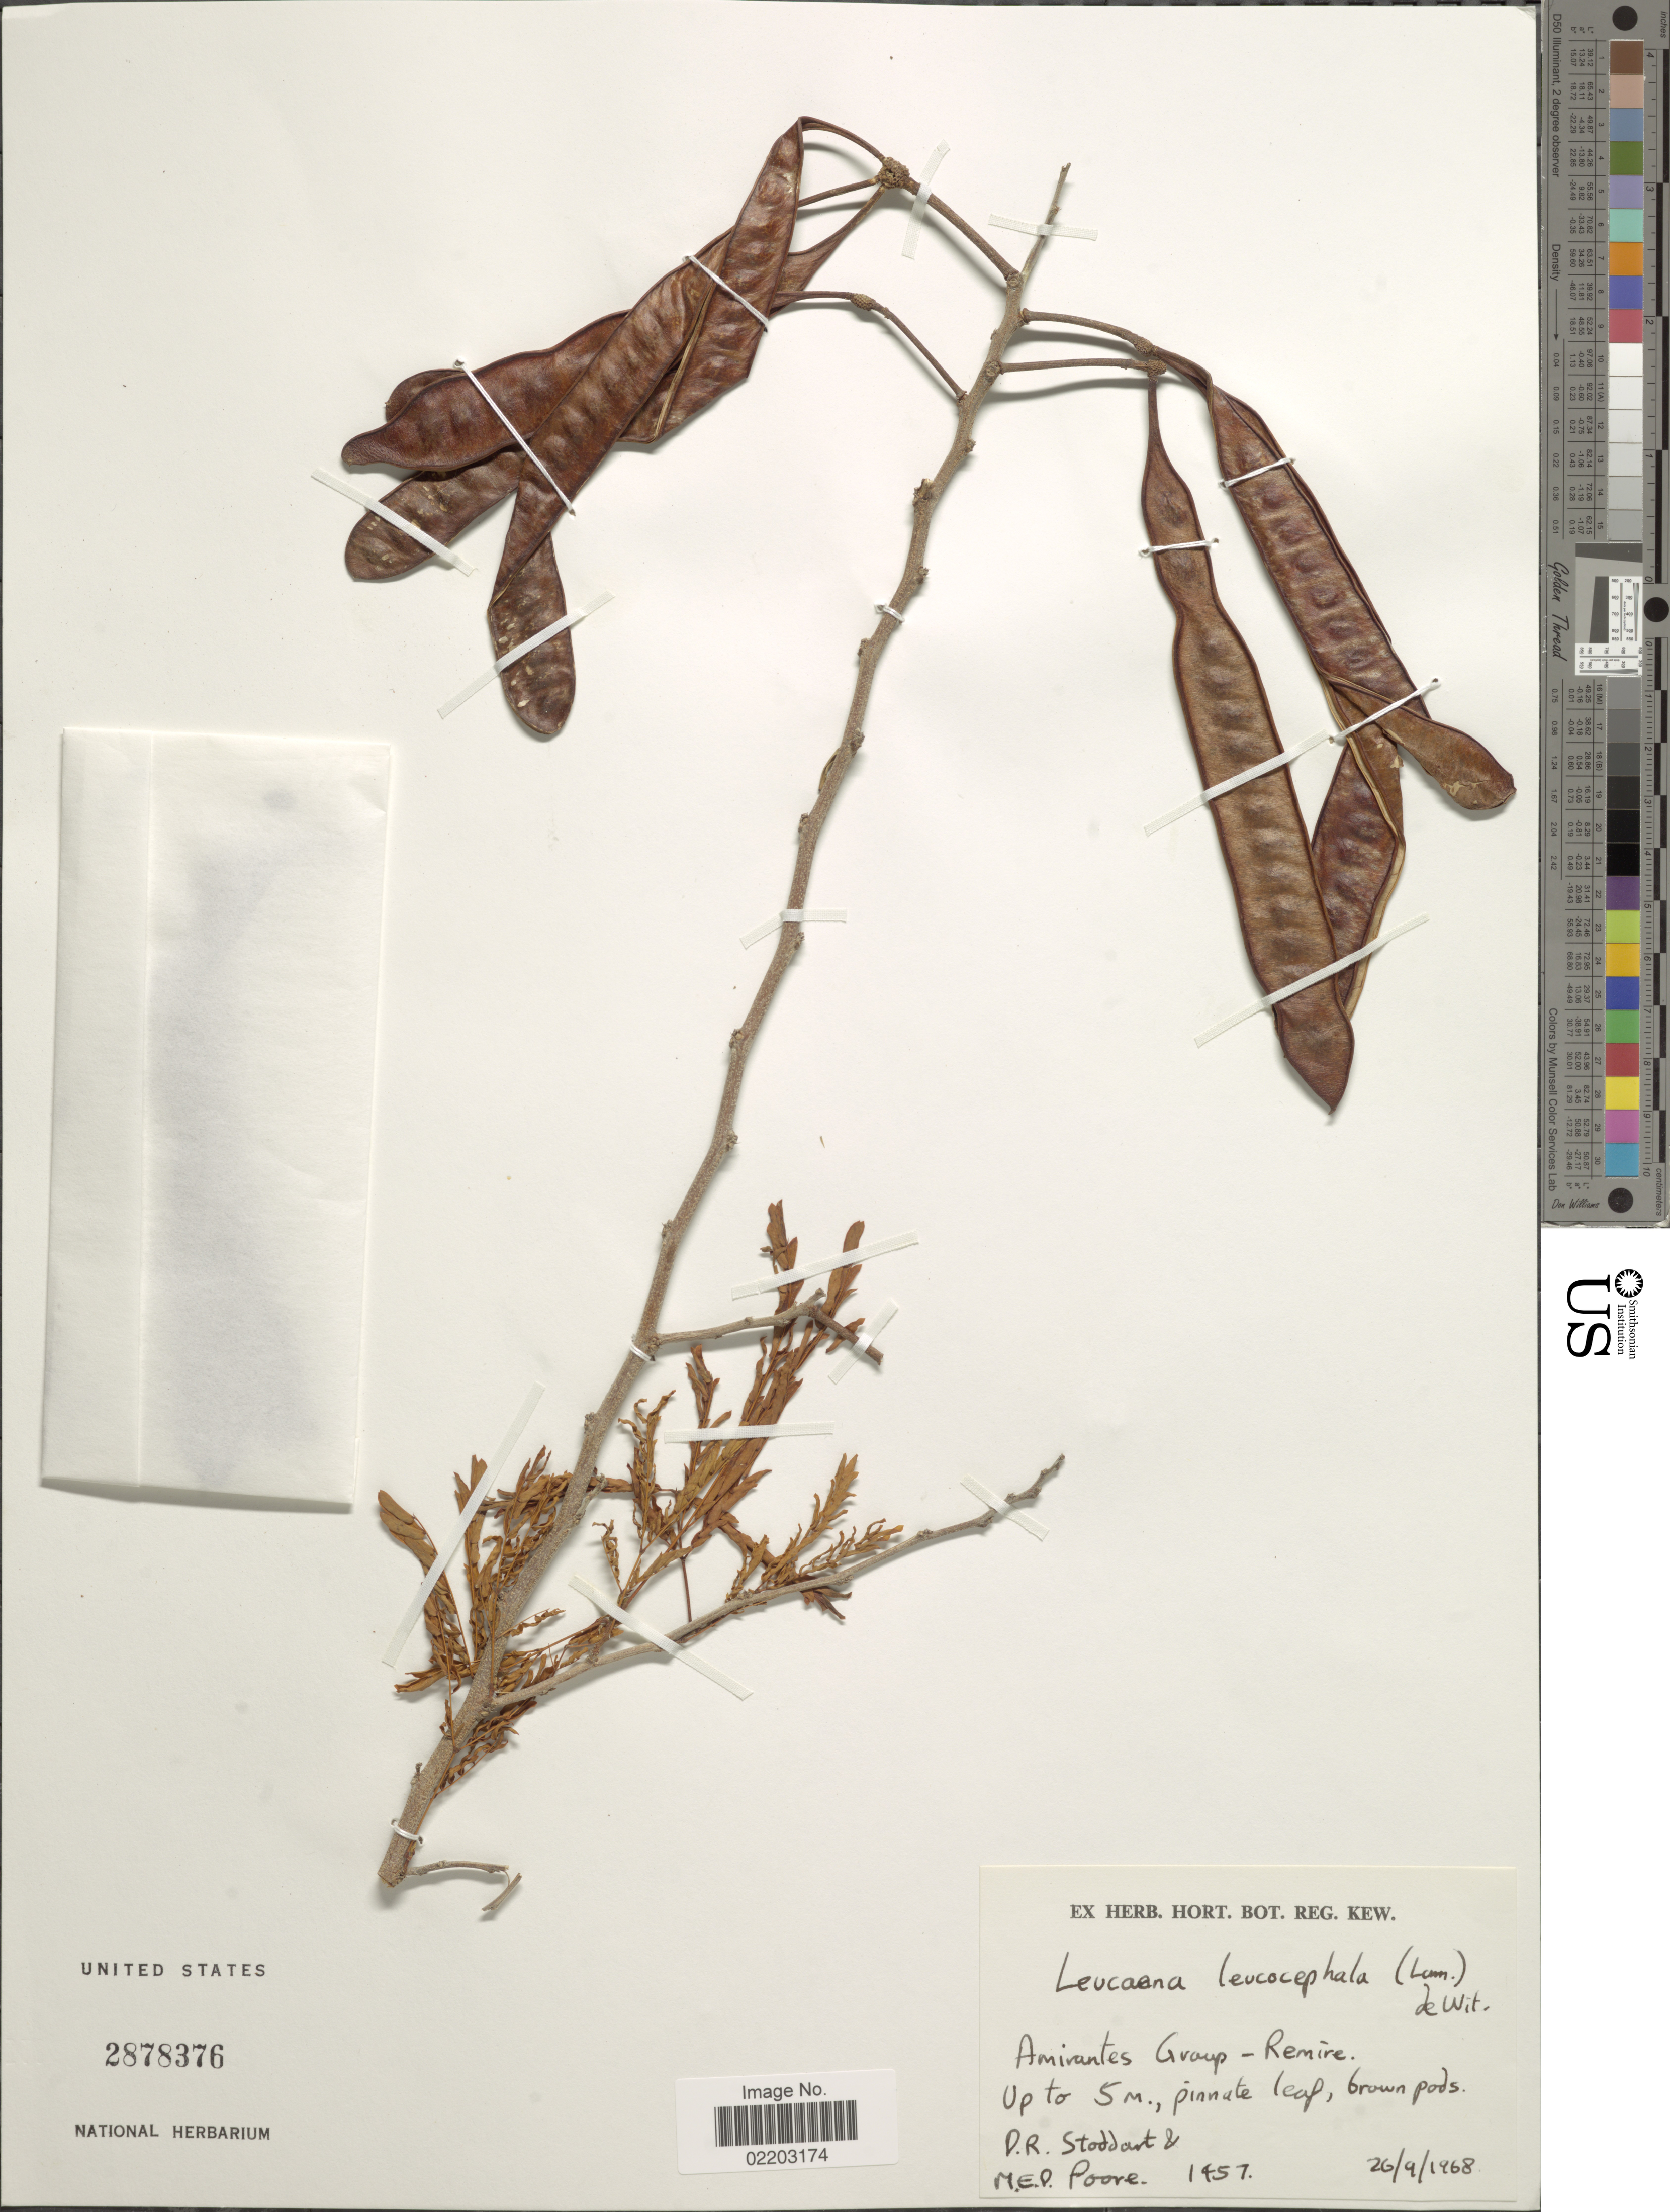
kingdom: Plantae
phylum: Tracheophyta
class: Magnoliopsida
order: Fabales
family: Fabaceae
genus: Leucaena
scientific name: Leucaena leucocephala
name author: (Lam.) de Wit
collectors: D. R. Stoddart & M. E. D. Poore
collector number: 1457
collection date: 1968-09-26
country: Seychelles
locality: Amirantes Group - Remire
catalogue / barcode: US 2878376